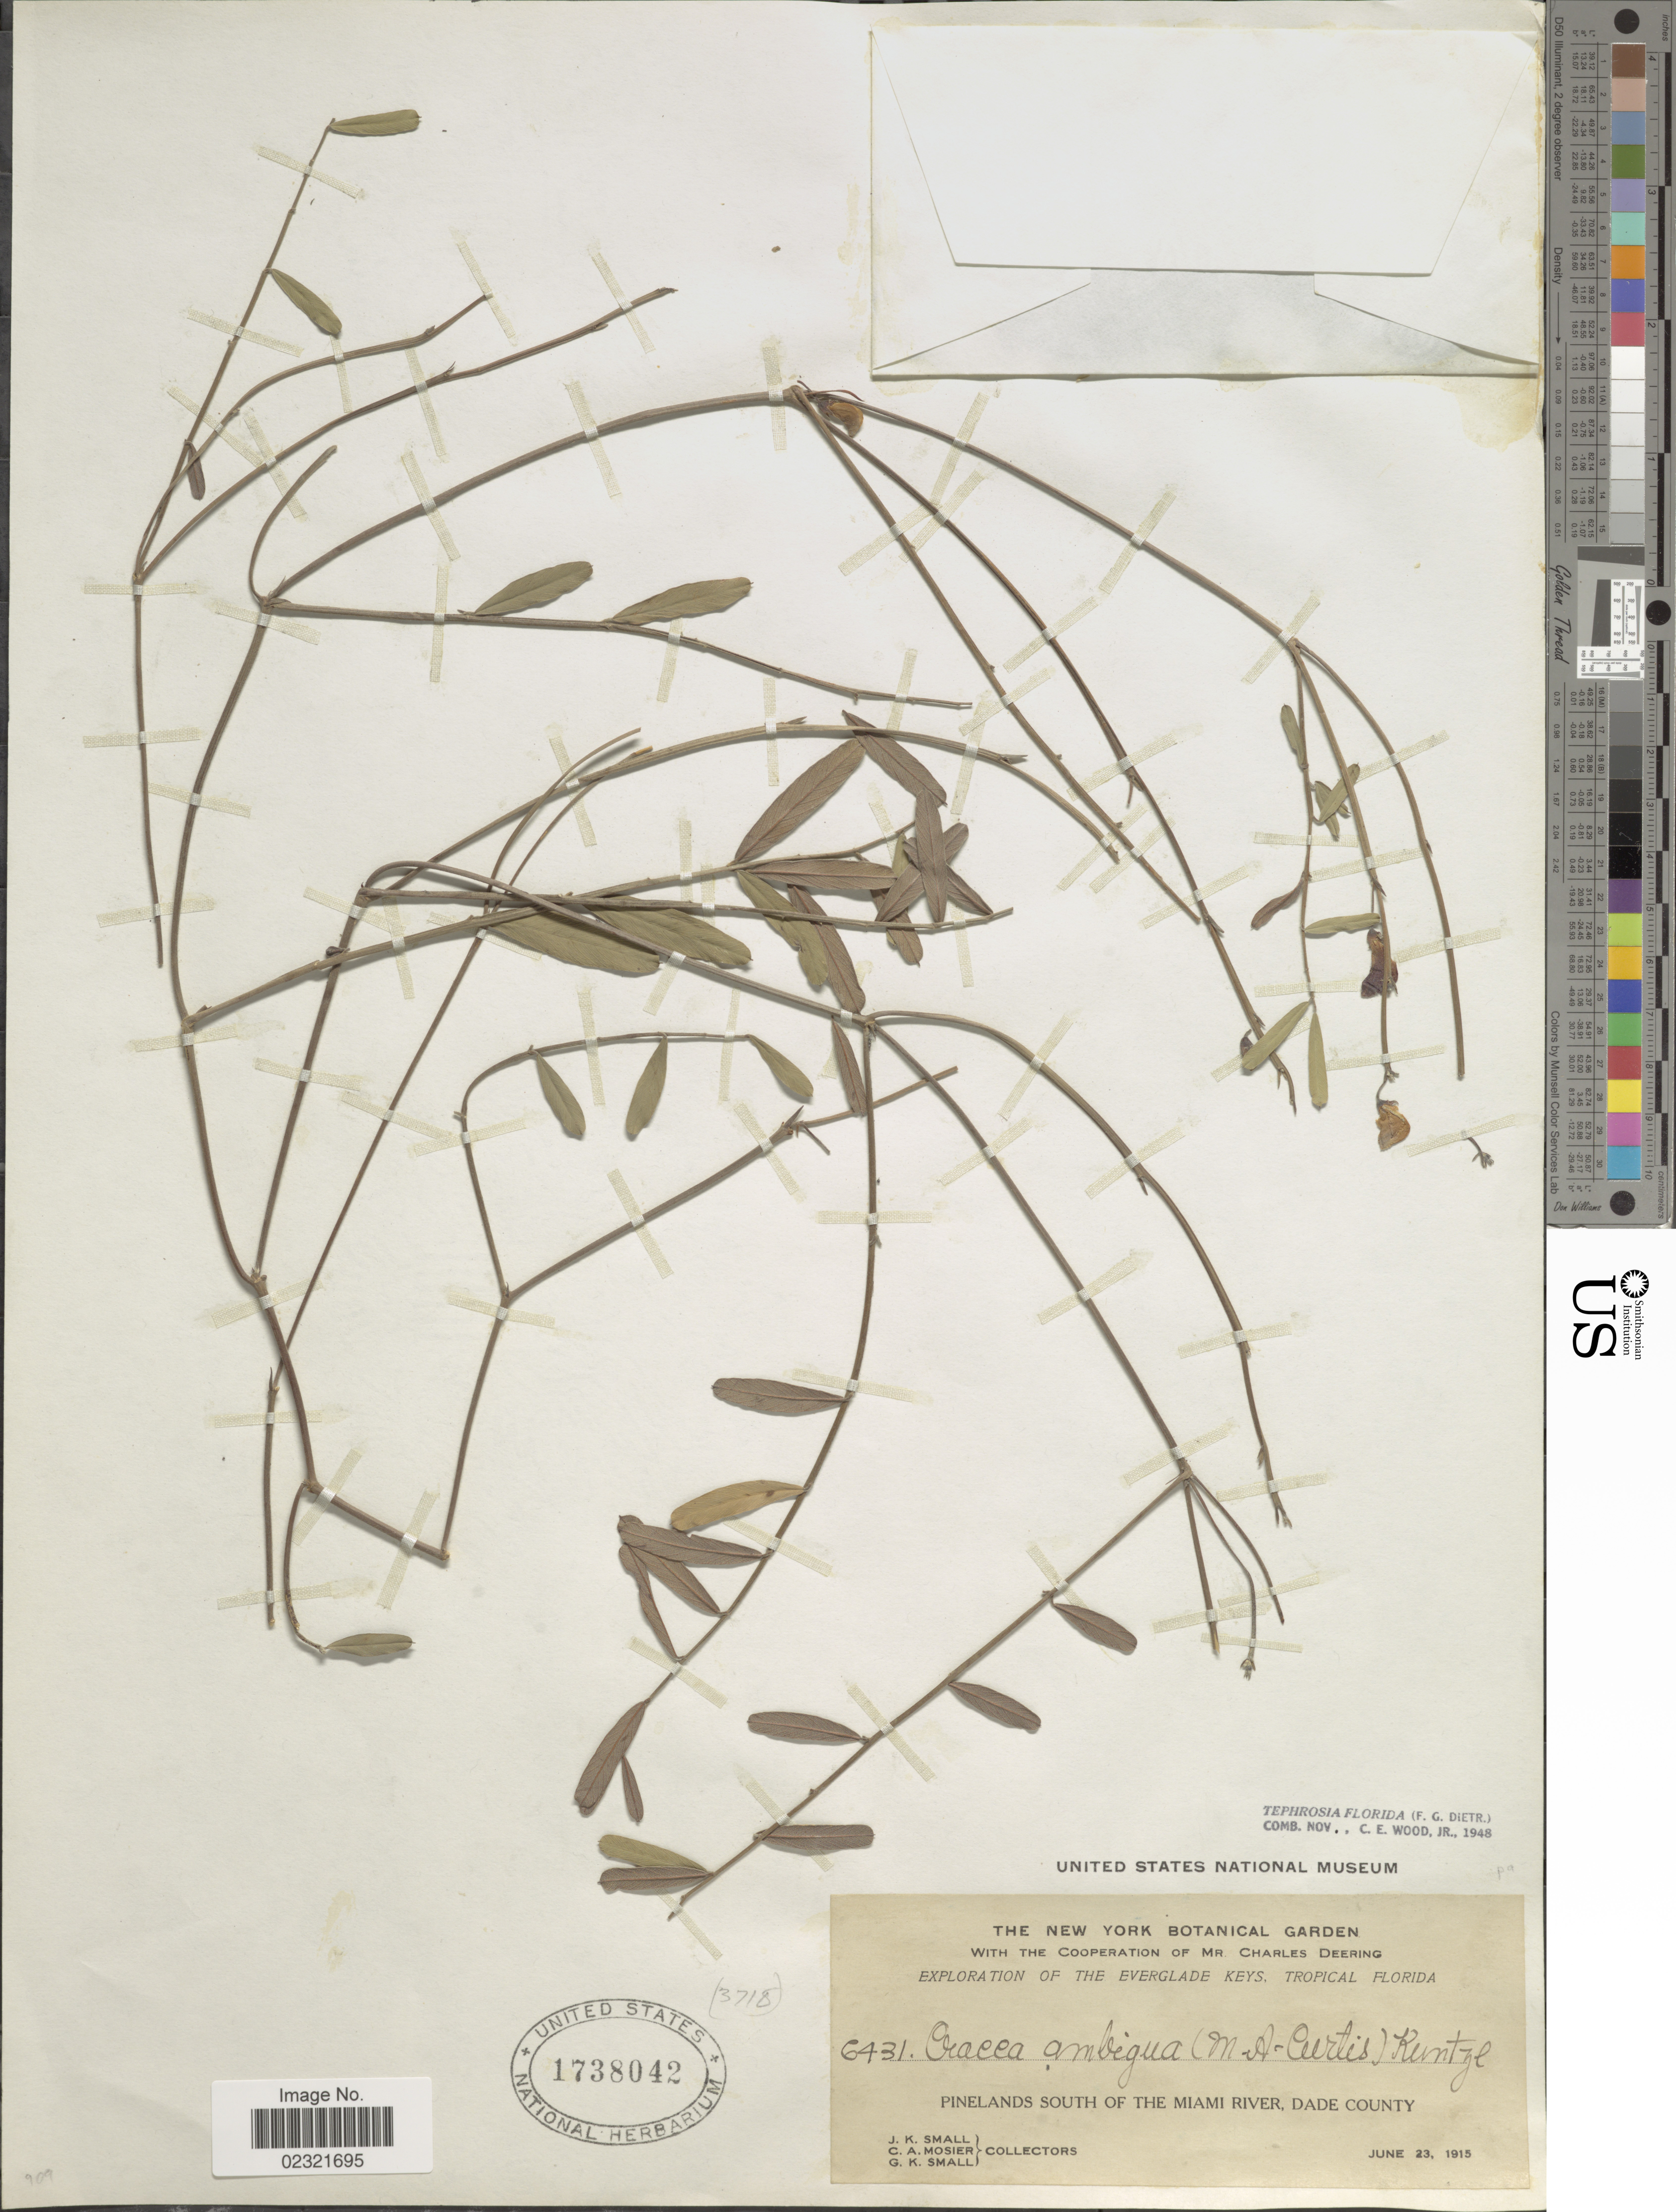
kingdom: Plantae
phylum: Tracheophyta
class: Magnoliopsida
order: Fabales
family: Fabaceae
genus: Tephrosia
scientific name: Tephrosia florida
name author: (Dietr.) C.E. Wood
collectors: J. K. Small, C. A. Mosier & G. K. Small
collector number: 6431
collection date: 1915-06-23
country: United States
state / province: Florida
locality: The Everglades Keys, Tropical Florida, Pinelands south of the Miami River, Dade County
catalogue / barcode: US 1738042